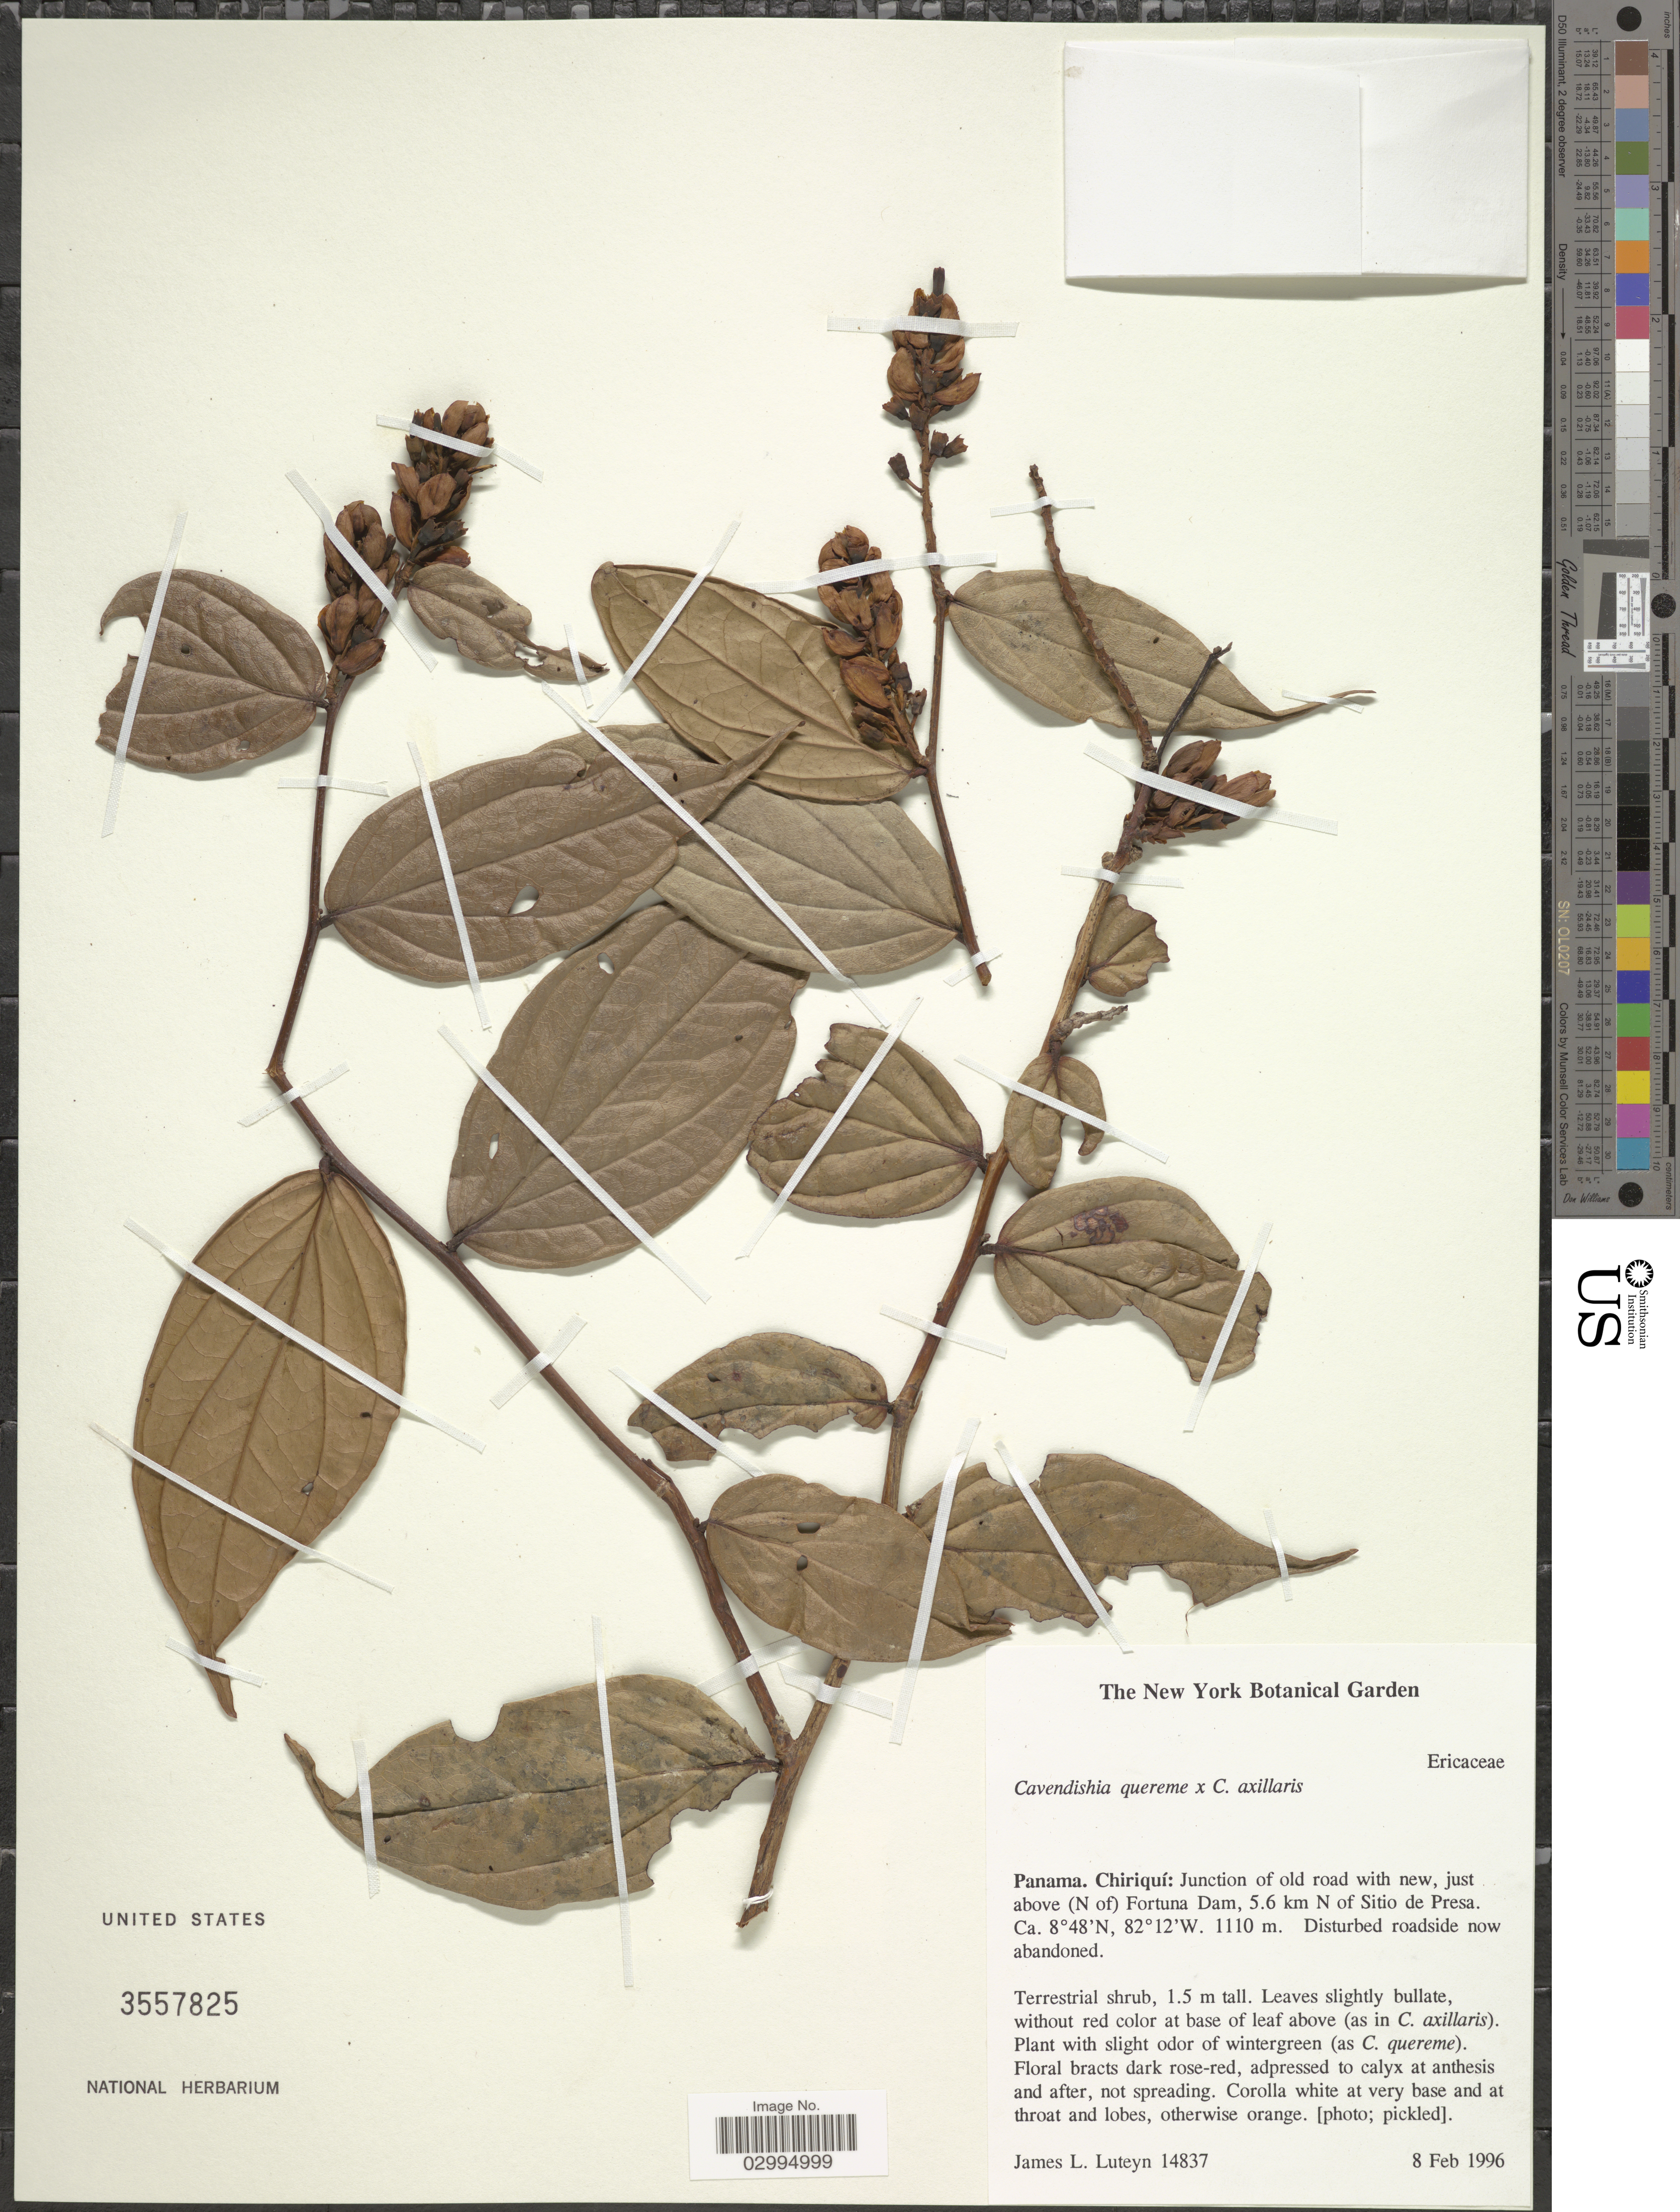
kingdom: Plantae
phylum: Tracheophyta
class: Magnoliopsida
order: Ericales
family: Ericaceae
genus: Cavendishia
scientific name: Cavendishia axillaris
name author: A.C. Sm.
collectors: J. Luteyn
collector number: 14837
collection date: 1996-02-08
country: Panama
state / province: Chiriqui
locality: Junction of old road with new, just above (N of) Fortuna Dam, 5.6 km N of Sitio de Presa.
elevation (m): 1110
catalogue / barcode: US 3557825